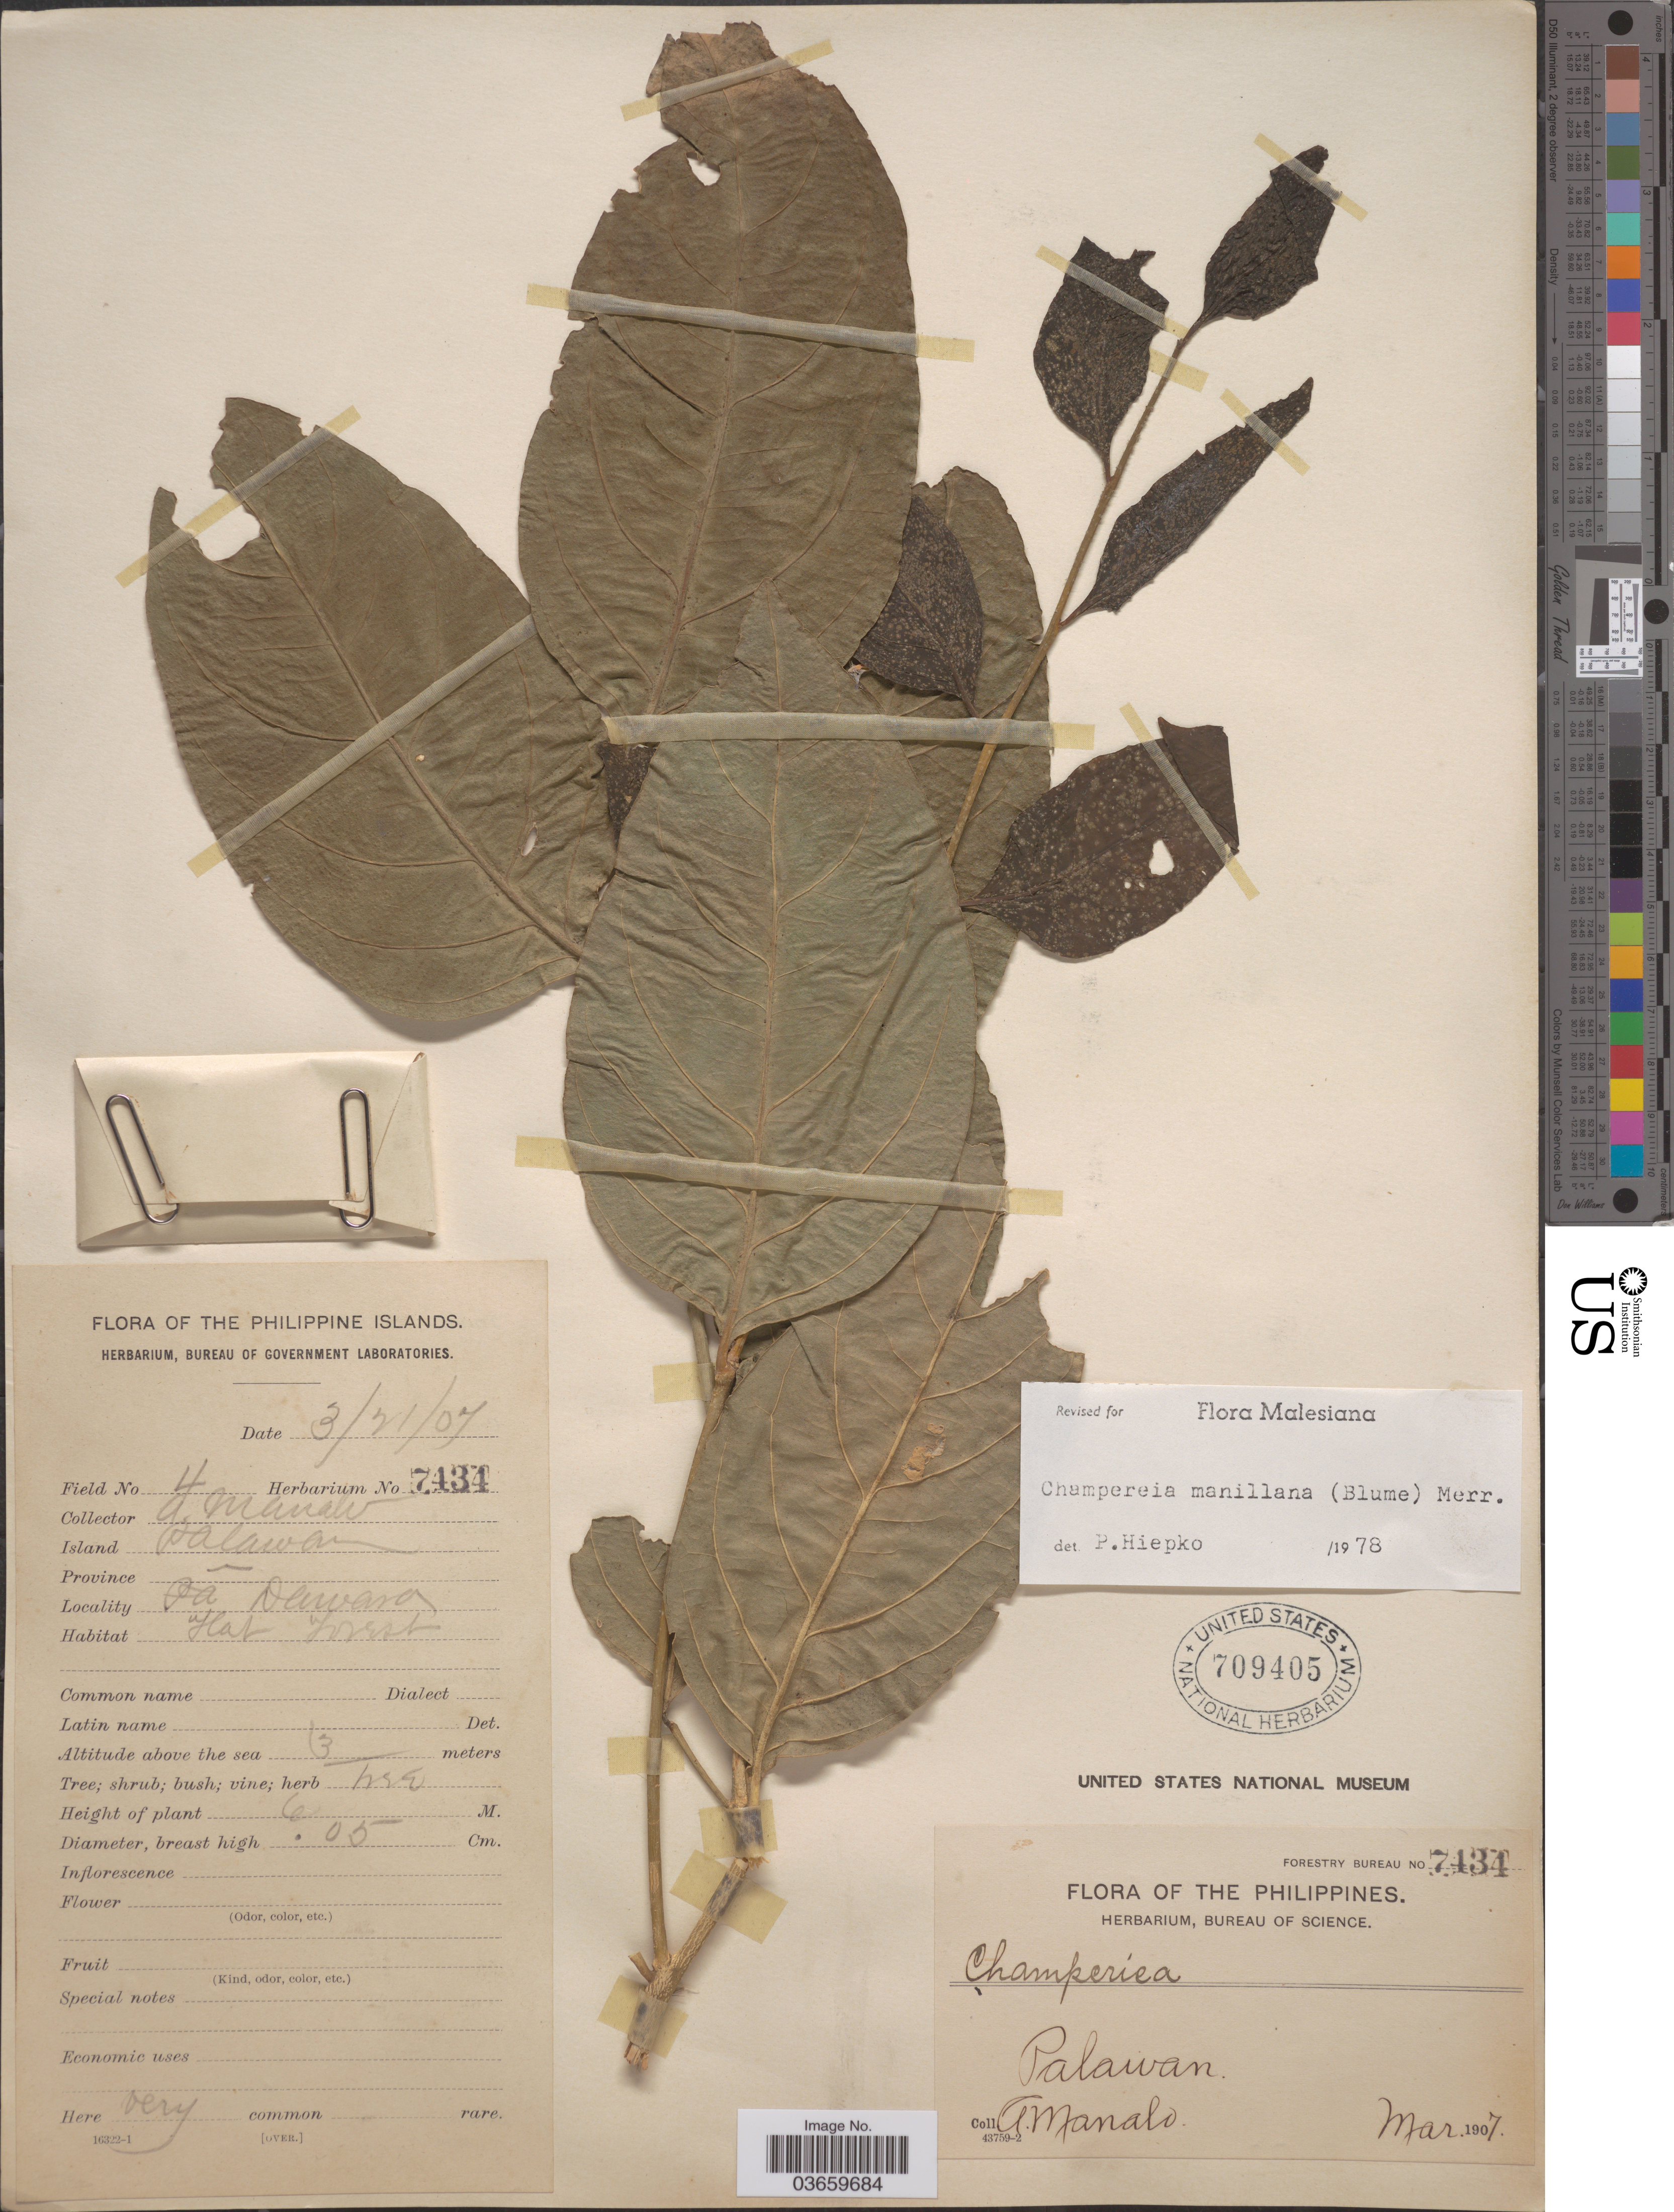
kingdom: Plantae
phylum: Tracheophyta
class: Magnoliopsida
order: Santalales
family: Opiliaceae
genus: Champereia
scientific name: Champereia manillana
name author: (Blume) Merr.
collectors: A. Manalo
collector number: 4/Forestry Bureau 7434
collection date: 1907-03-21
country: Philippines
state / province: Mimaropa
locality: Island Palawan. Pa Dawara Palawan.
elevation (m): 3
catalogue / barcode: US 709405